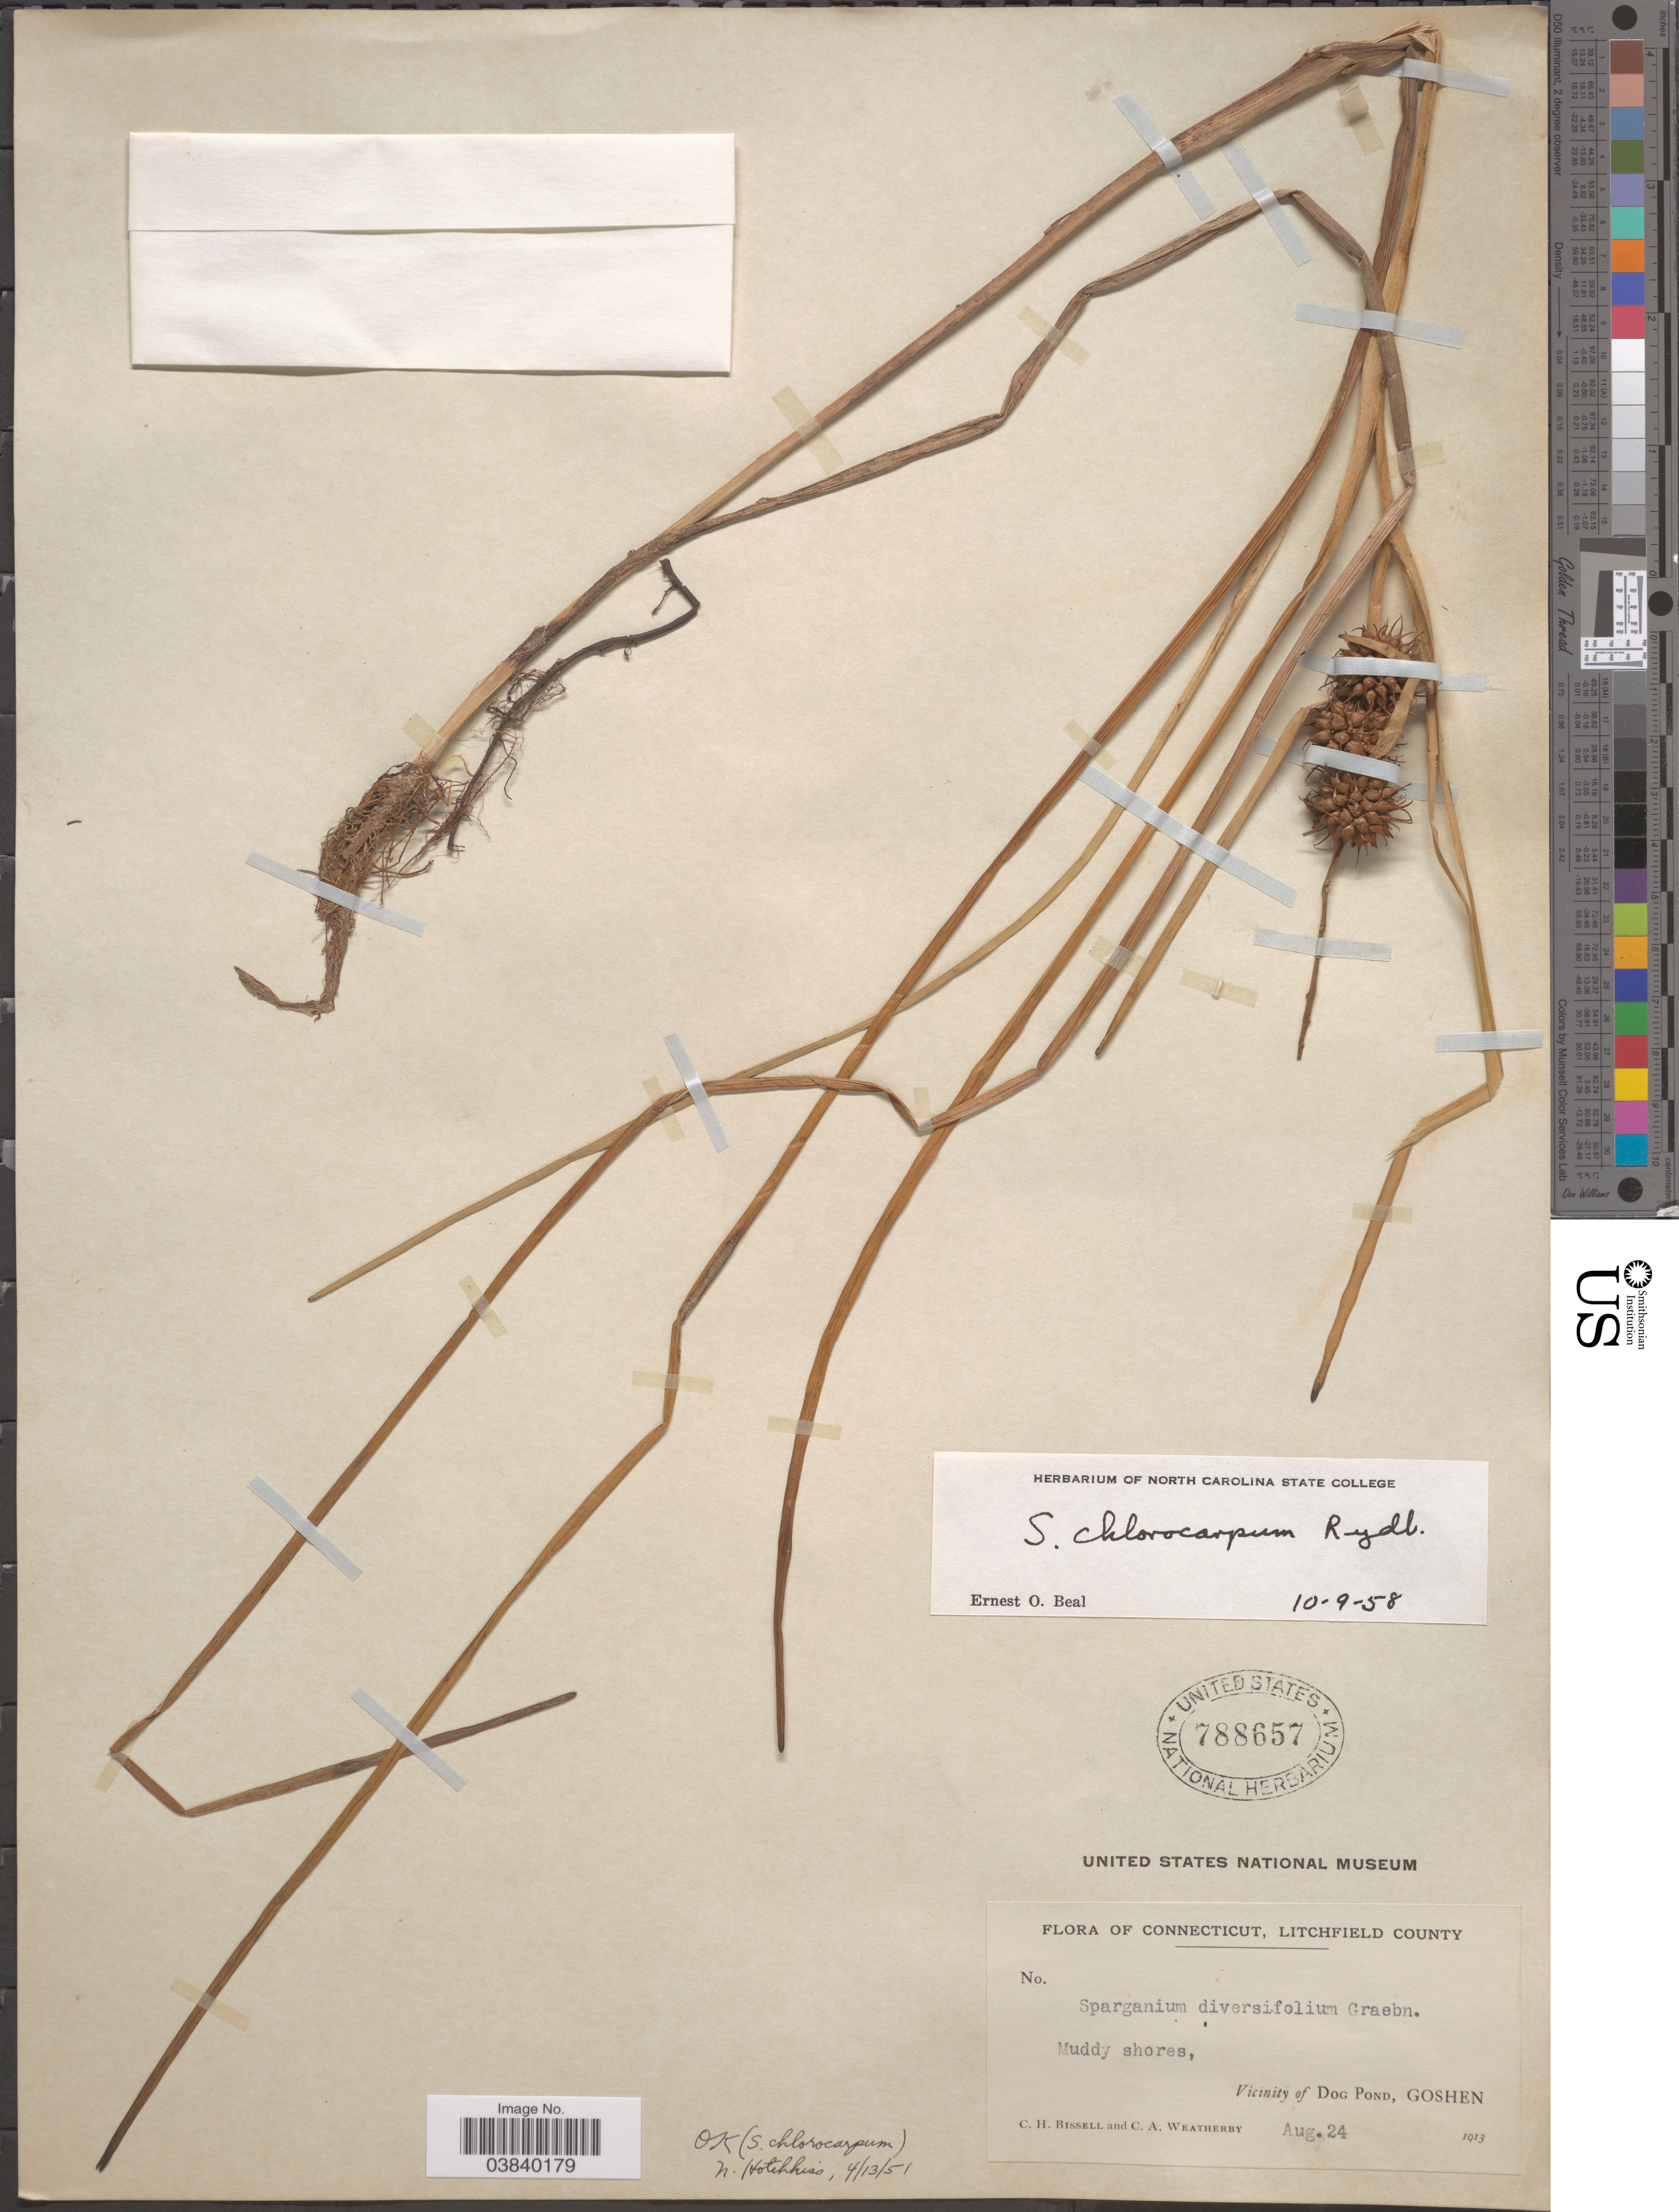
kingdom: Plantae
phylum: Tracheophyta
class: Liliopsida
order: Poales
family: Typhaceae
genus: Sparganium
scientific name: Sparganium chlorocarpum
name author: Rydb.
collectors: C. Bissell & C. A. Weatherby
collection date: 1913-08-24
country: United States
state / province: Connecticut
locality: Litchfield County. Muddy shores, Vicinity of Dog Pond, Goshen.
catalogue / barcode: US 788657